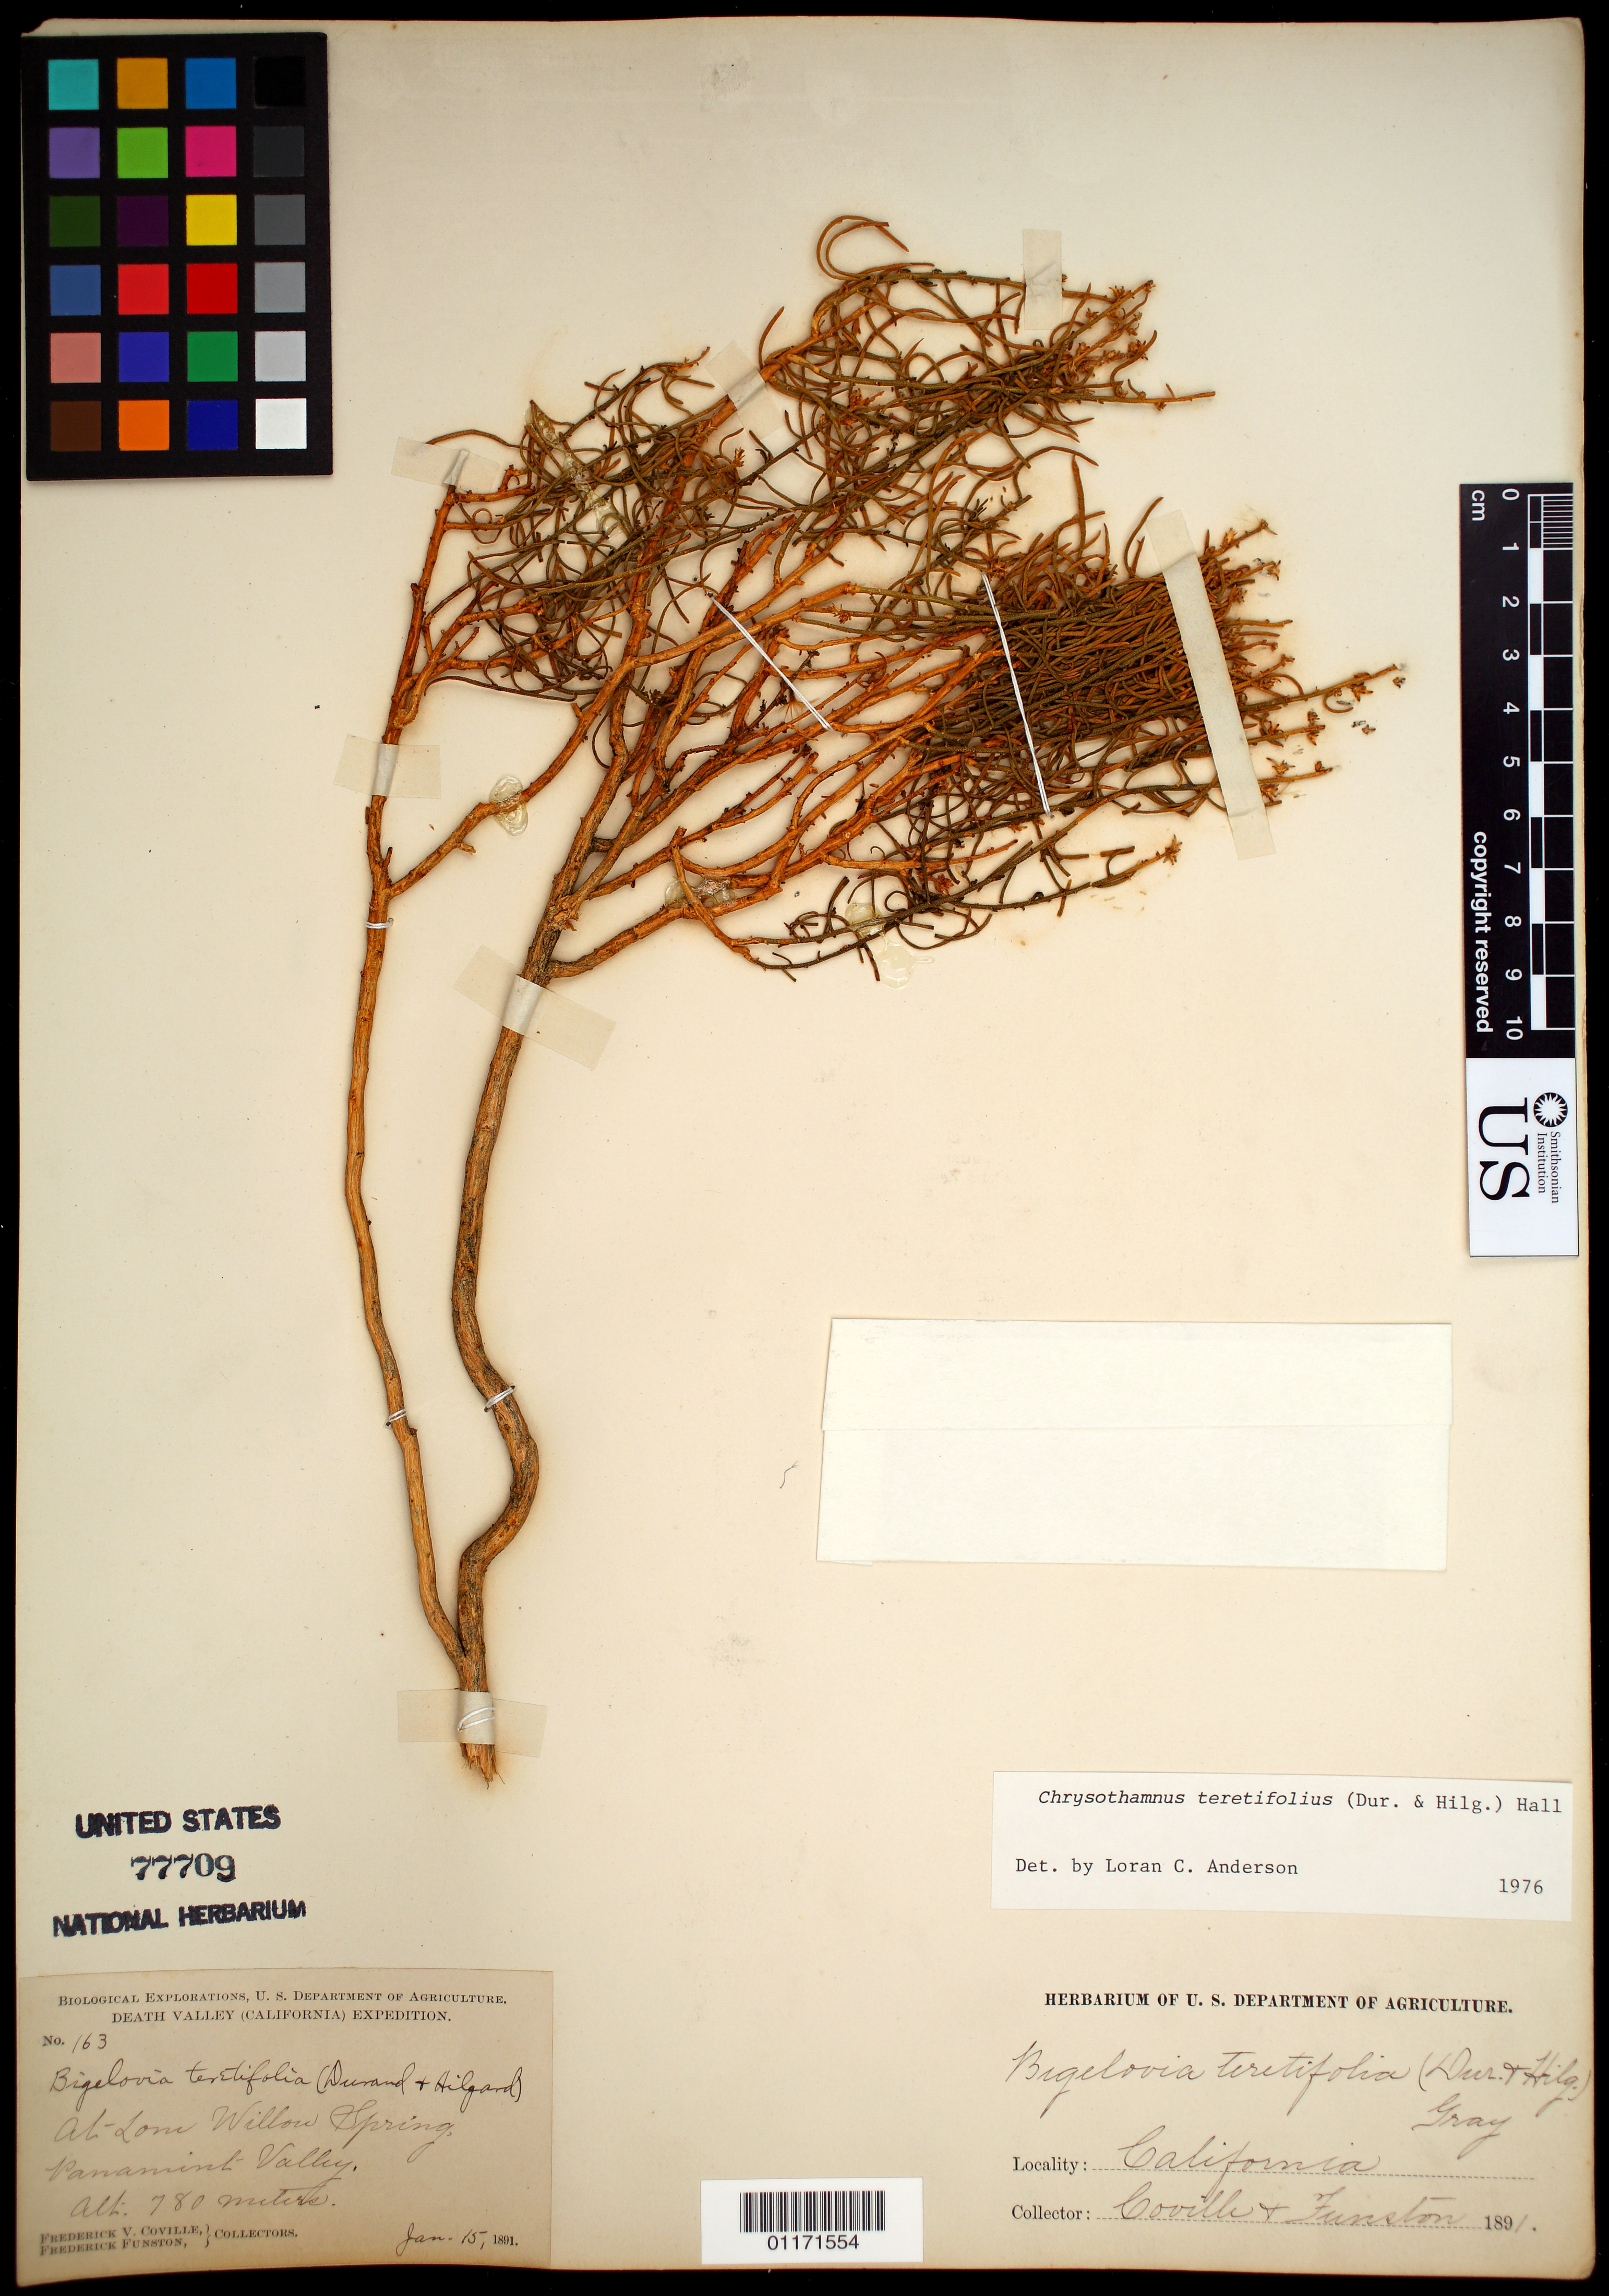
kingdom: Plantae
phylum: Tracheophyta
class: Magnoliopsida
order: Asterales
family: Asteraceae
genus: Ericameria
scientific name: Ericameria teretifolia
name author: (Durand & Hilg.) Jeps.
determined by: Urbatsch, Lowell E., Curator (LSU), Louisiana State University (UNITED STATES)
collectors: F. V. Coville & F. Funston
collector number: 163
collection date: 1891-01-15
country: United States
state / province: California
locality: at Lone Willow Spring, Panamint Valley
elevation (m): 780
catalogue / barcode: US 77709